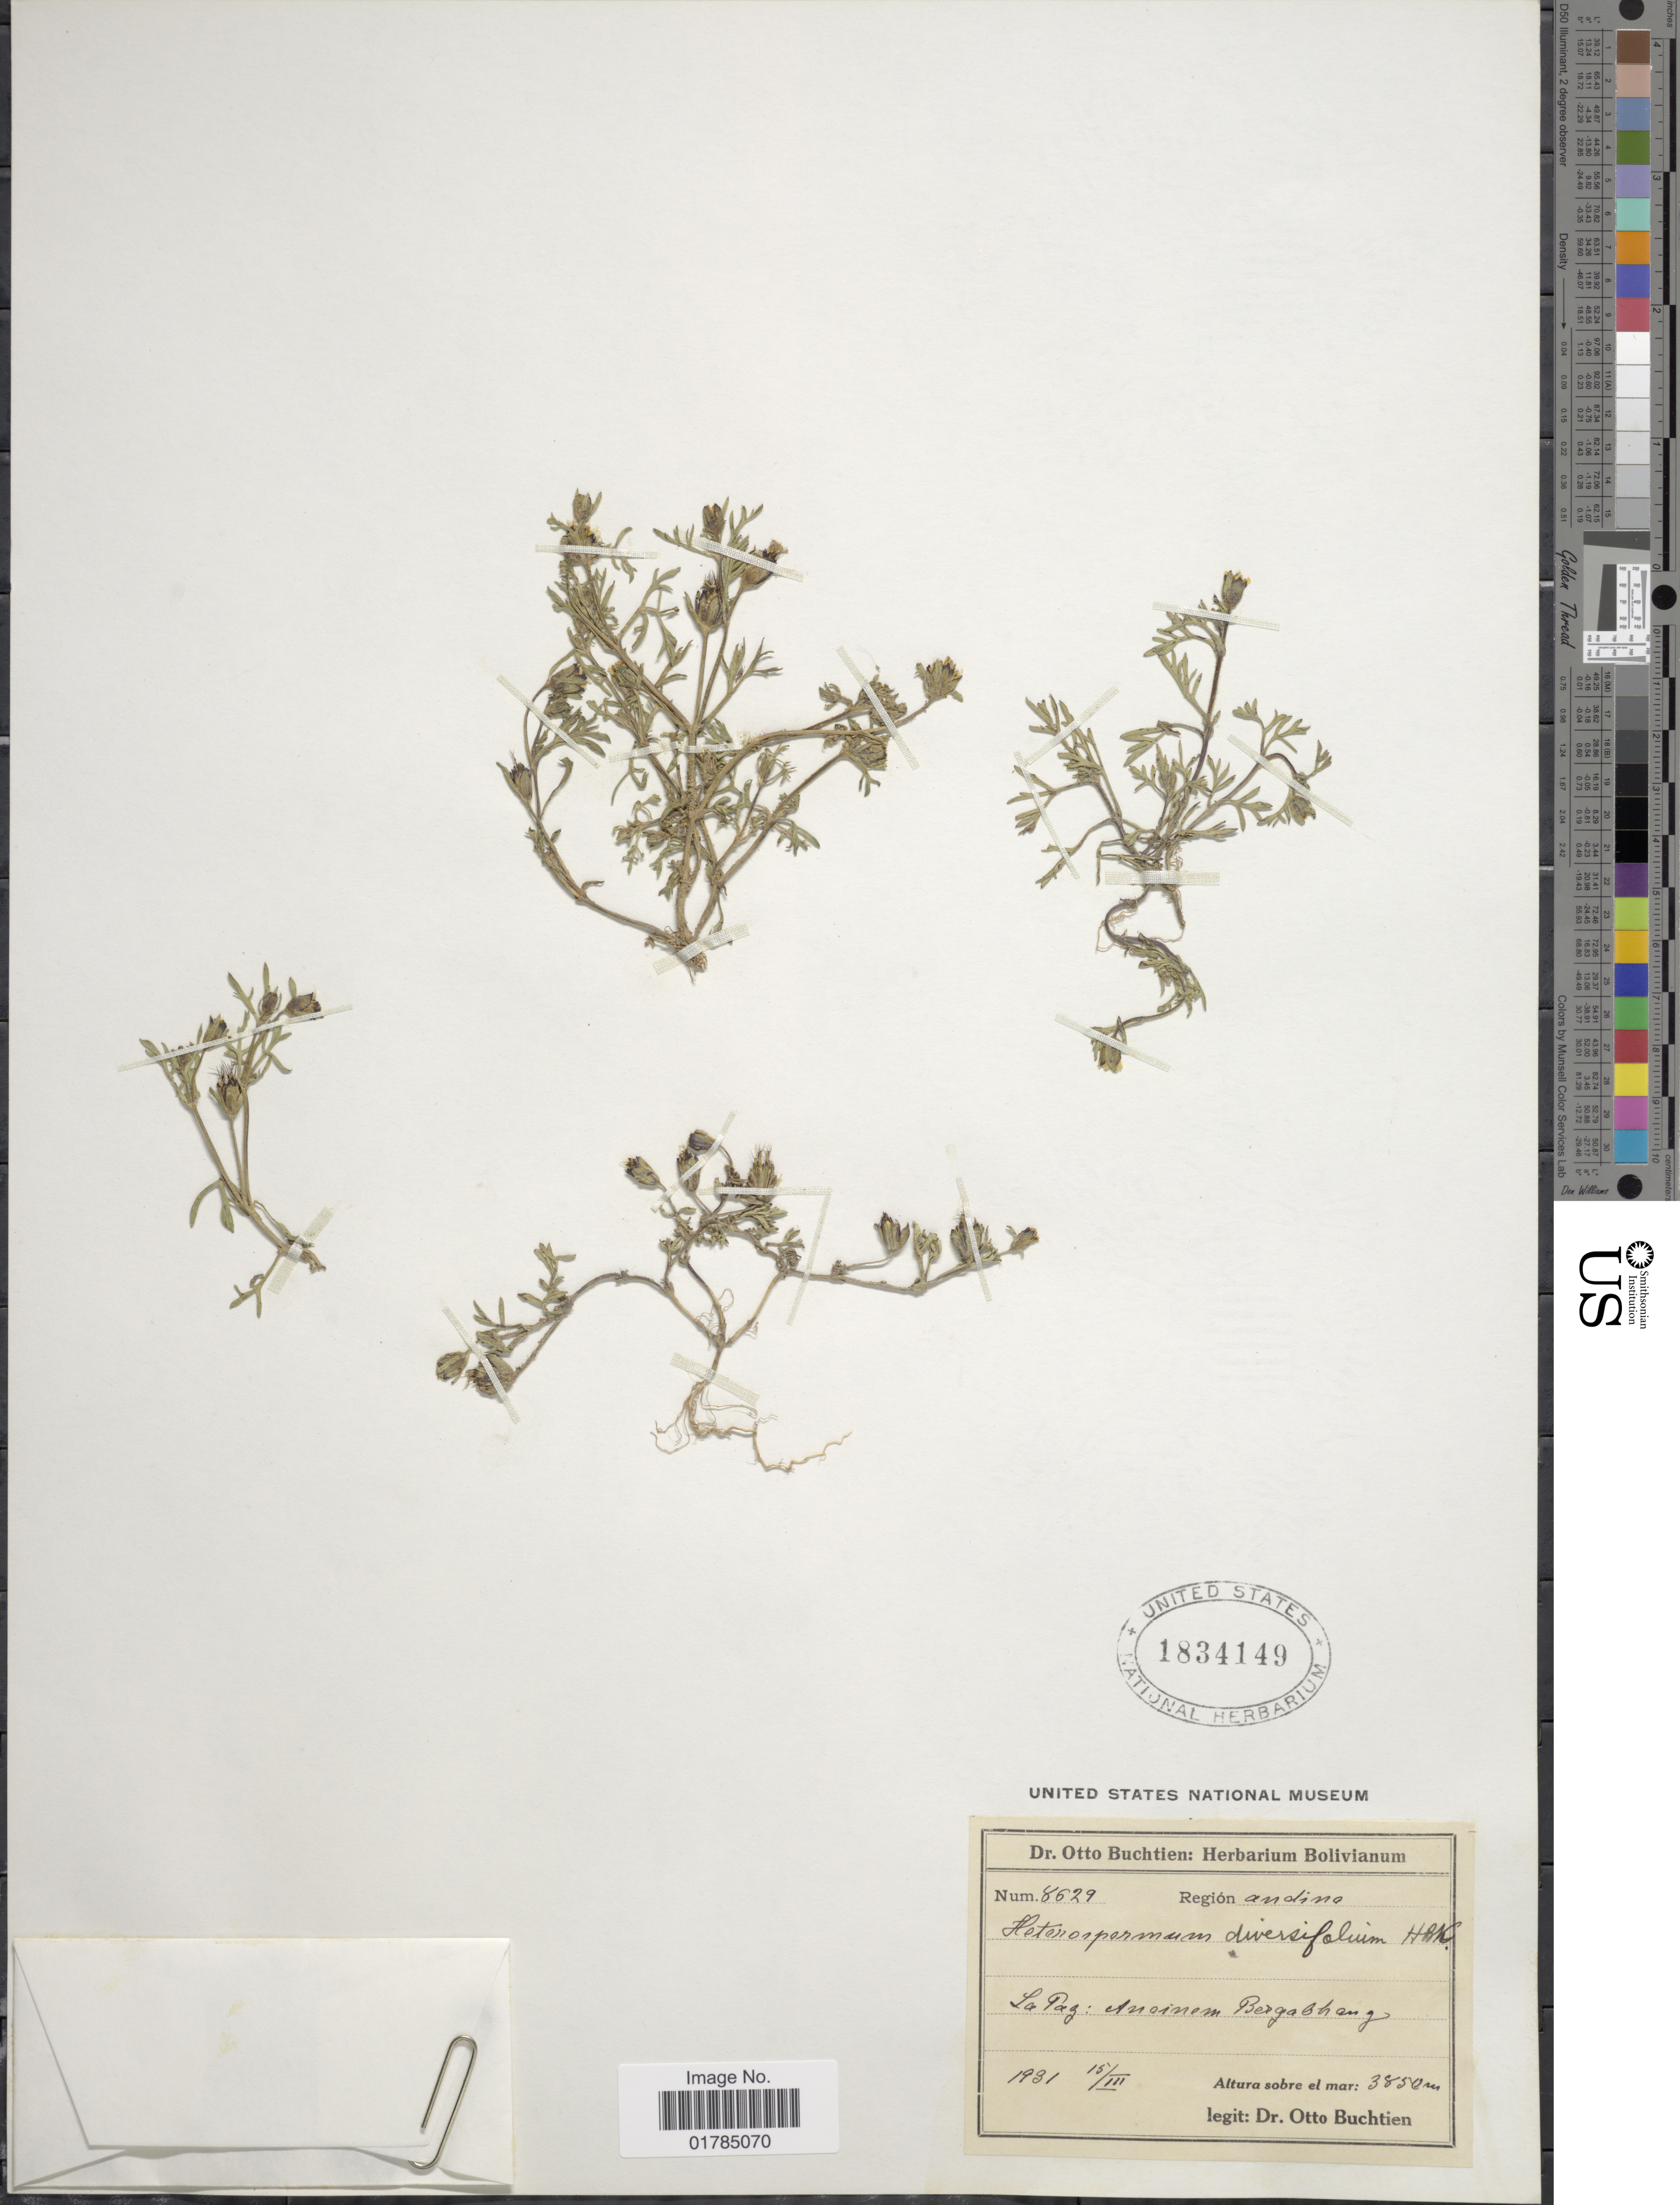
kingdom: Plantae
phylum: Tracheophyta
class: Magnoliopsida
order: Asterales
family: Asteraceae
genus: Heterosperma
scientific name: Heterosperma nanum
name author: (Nutt.) Sherff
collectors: O. Buchtien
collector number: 8629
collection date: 1931-03-15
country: Bolivia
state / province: La Paz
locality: Ancimen Bergabhang, Region Andine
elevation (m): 3850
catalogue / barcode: US 1834149